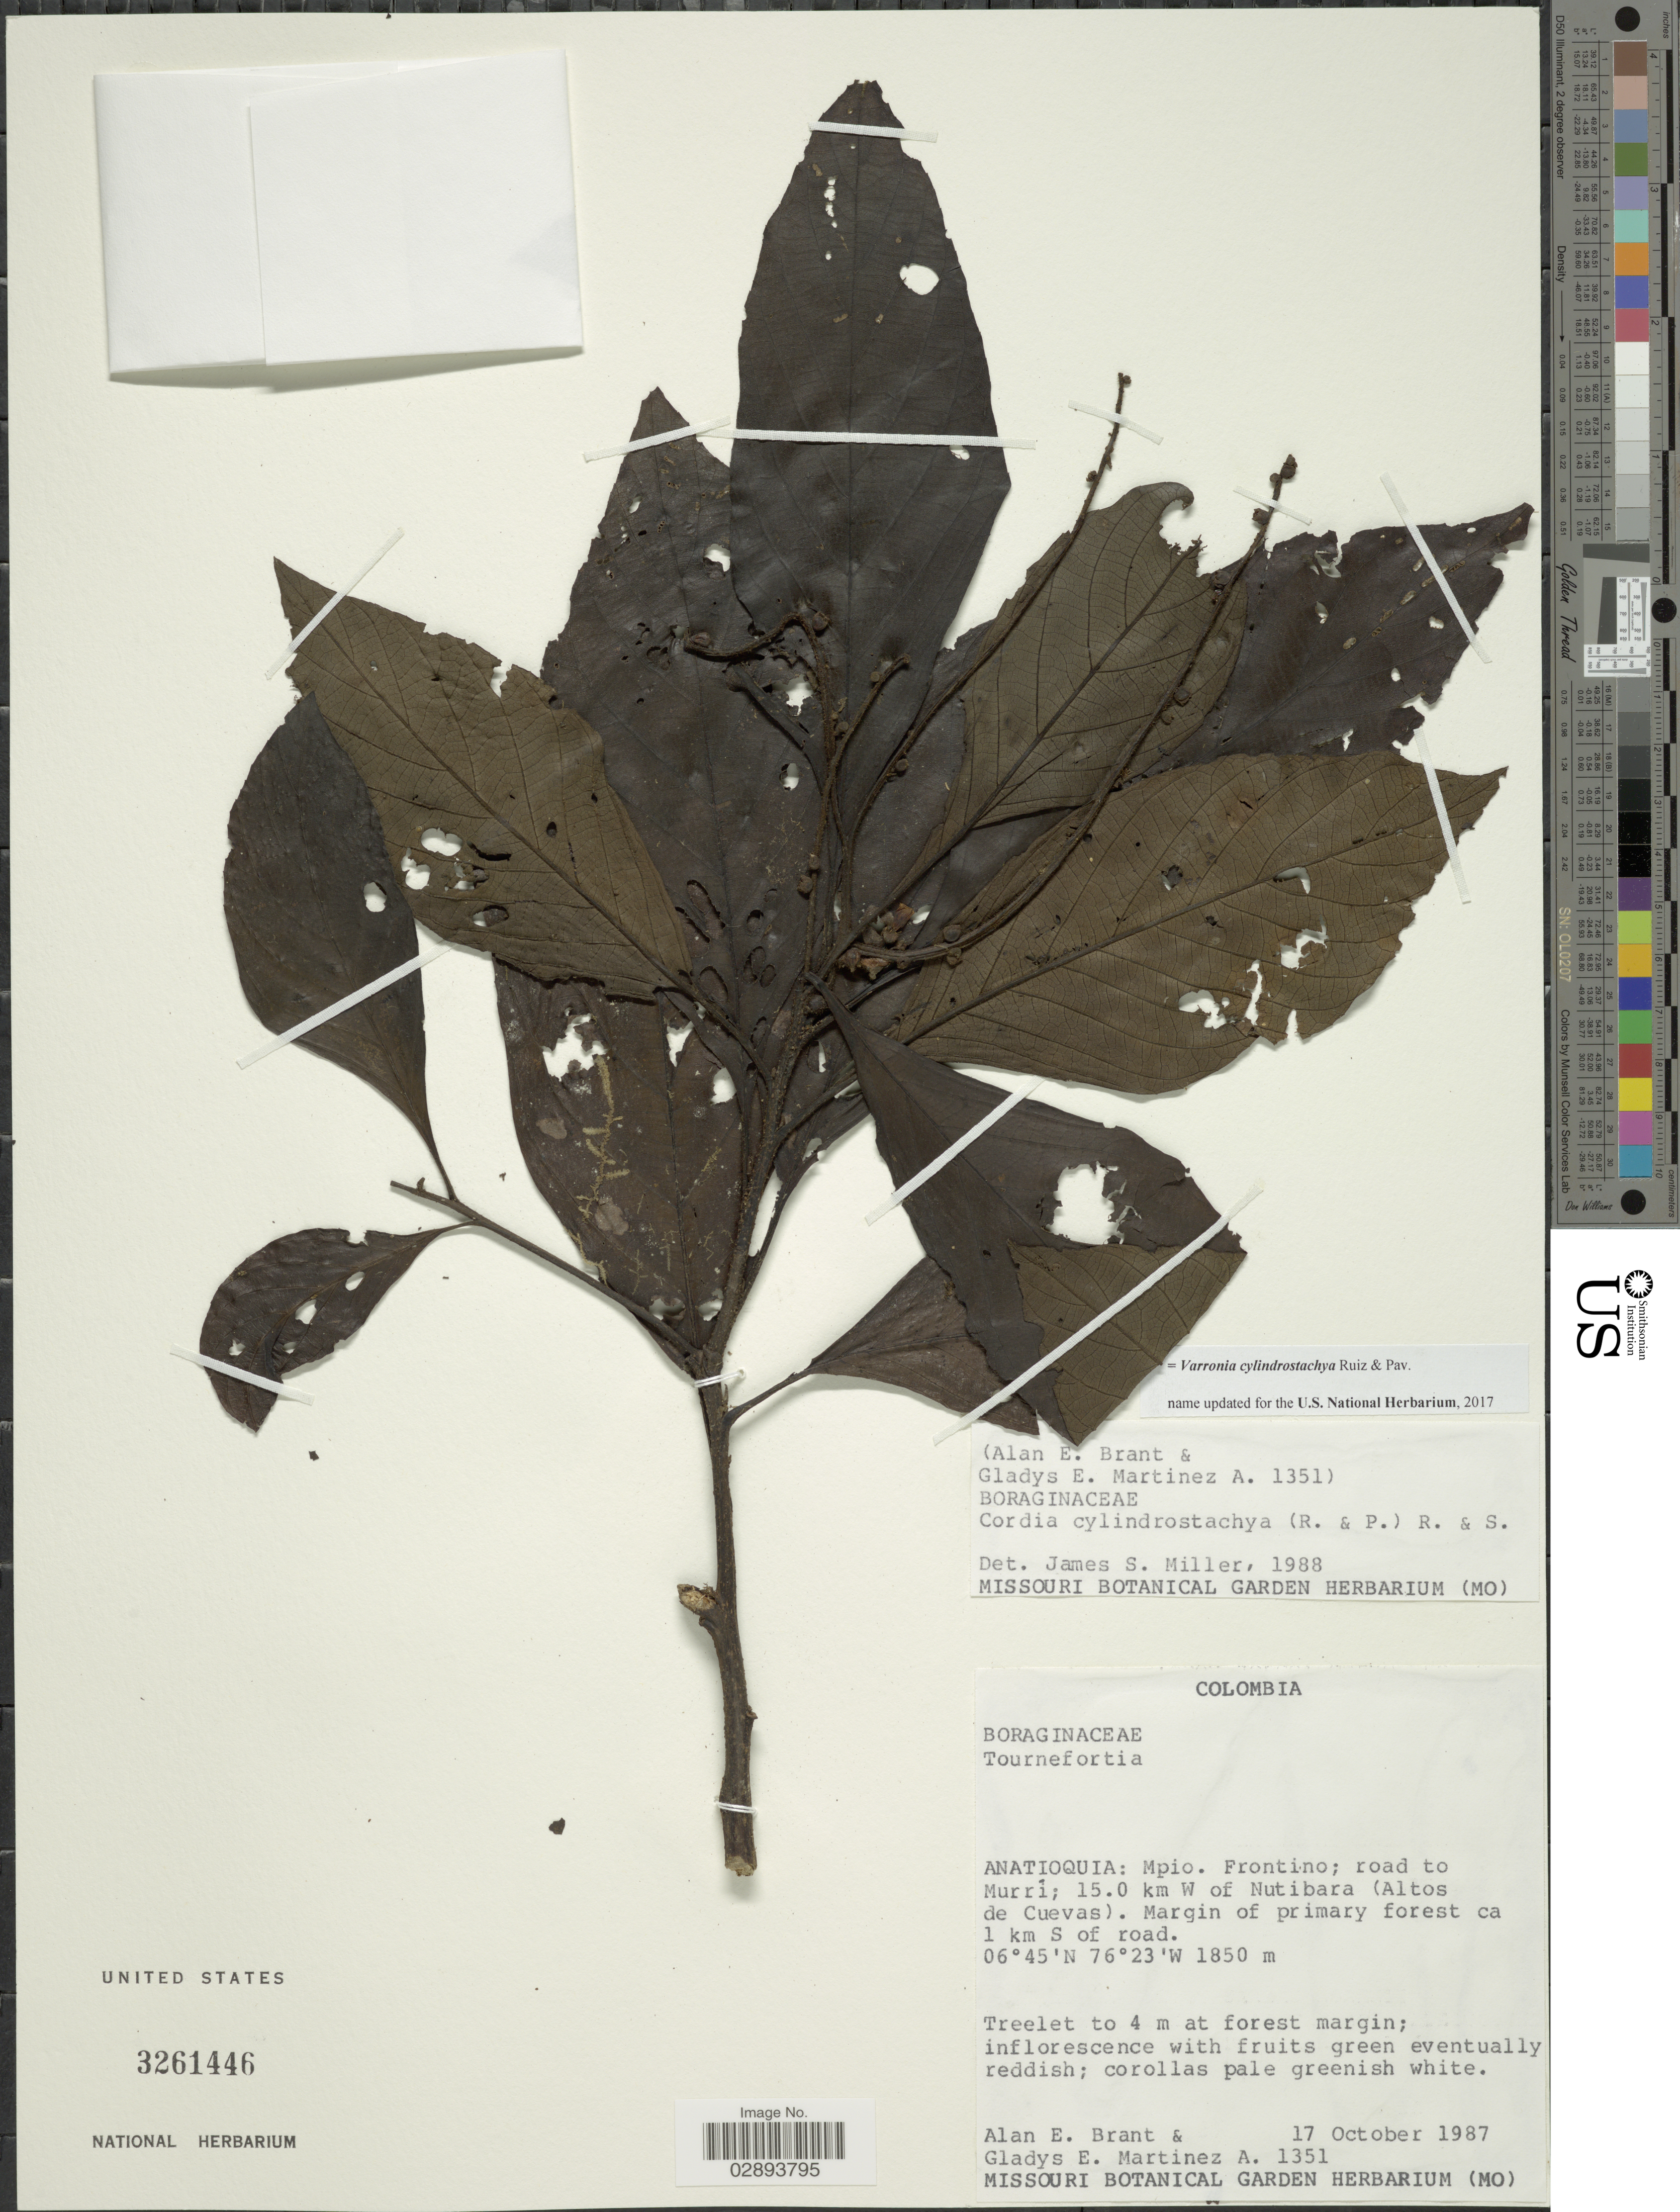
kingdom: Plantae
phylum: Tracheophyta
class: Magnoliopsida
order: Boraginales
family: Cordiaceae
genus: Varronia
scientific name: Varronia cylindrostachya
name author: Ruiz & Pav.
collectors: A. Brant & G. Martfnez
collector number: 1351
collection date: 1987-10-17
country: Colombia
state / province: Antioquia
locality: Anatioquia, Mpio. Frontino, road to Murrí, 15.0 km W of Nutibara (Altos de Cuevas), Margin of primary forest ca 1 km S of road.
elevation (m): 1850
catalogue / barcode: US 3261446